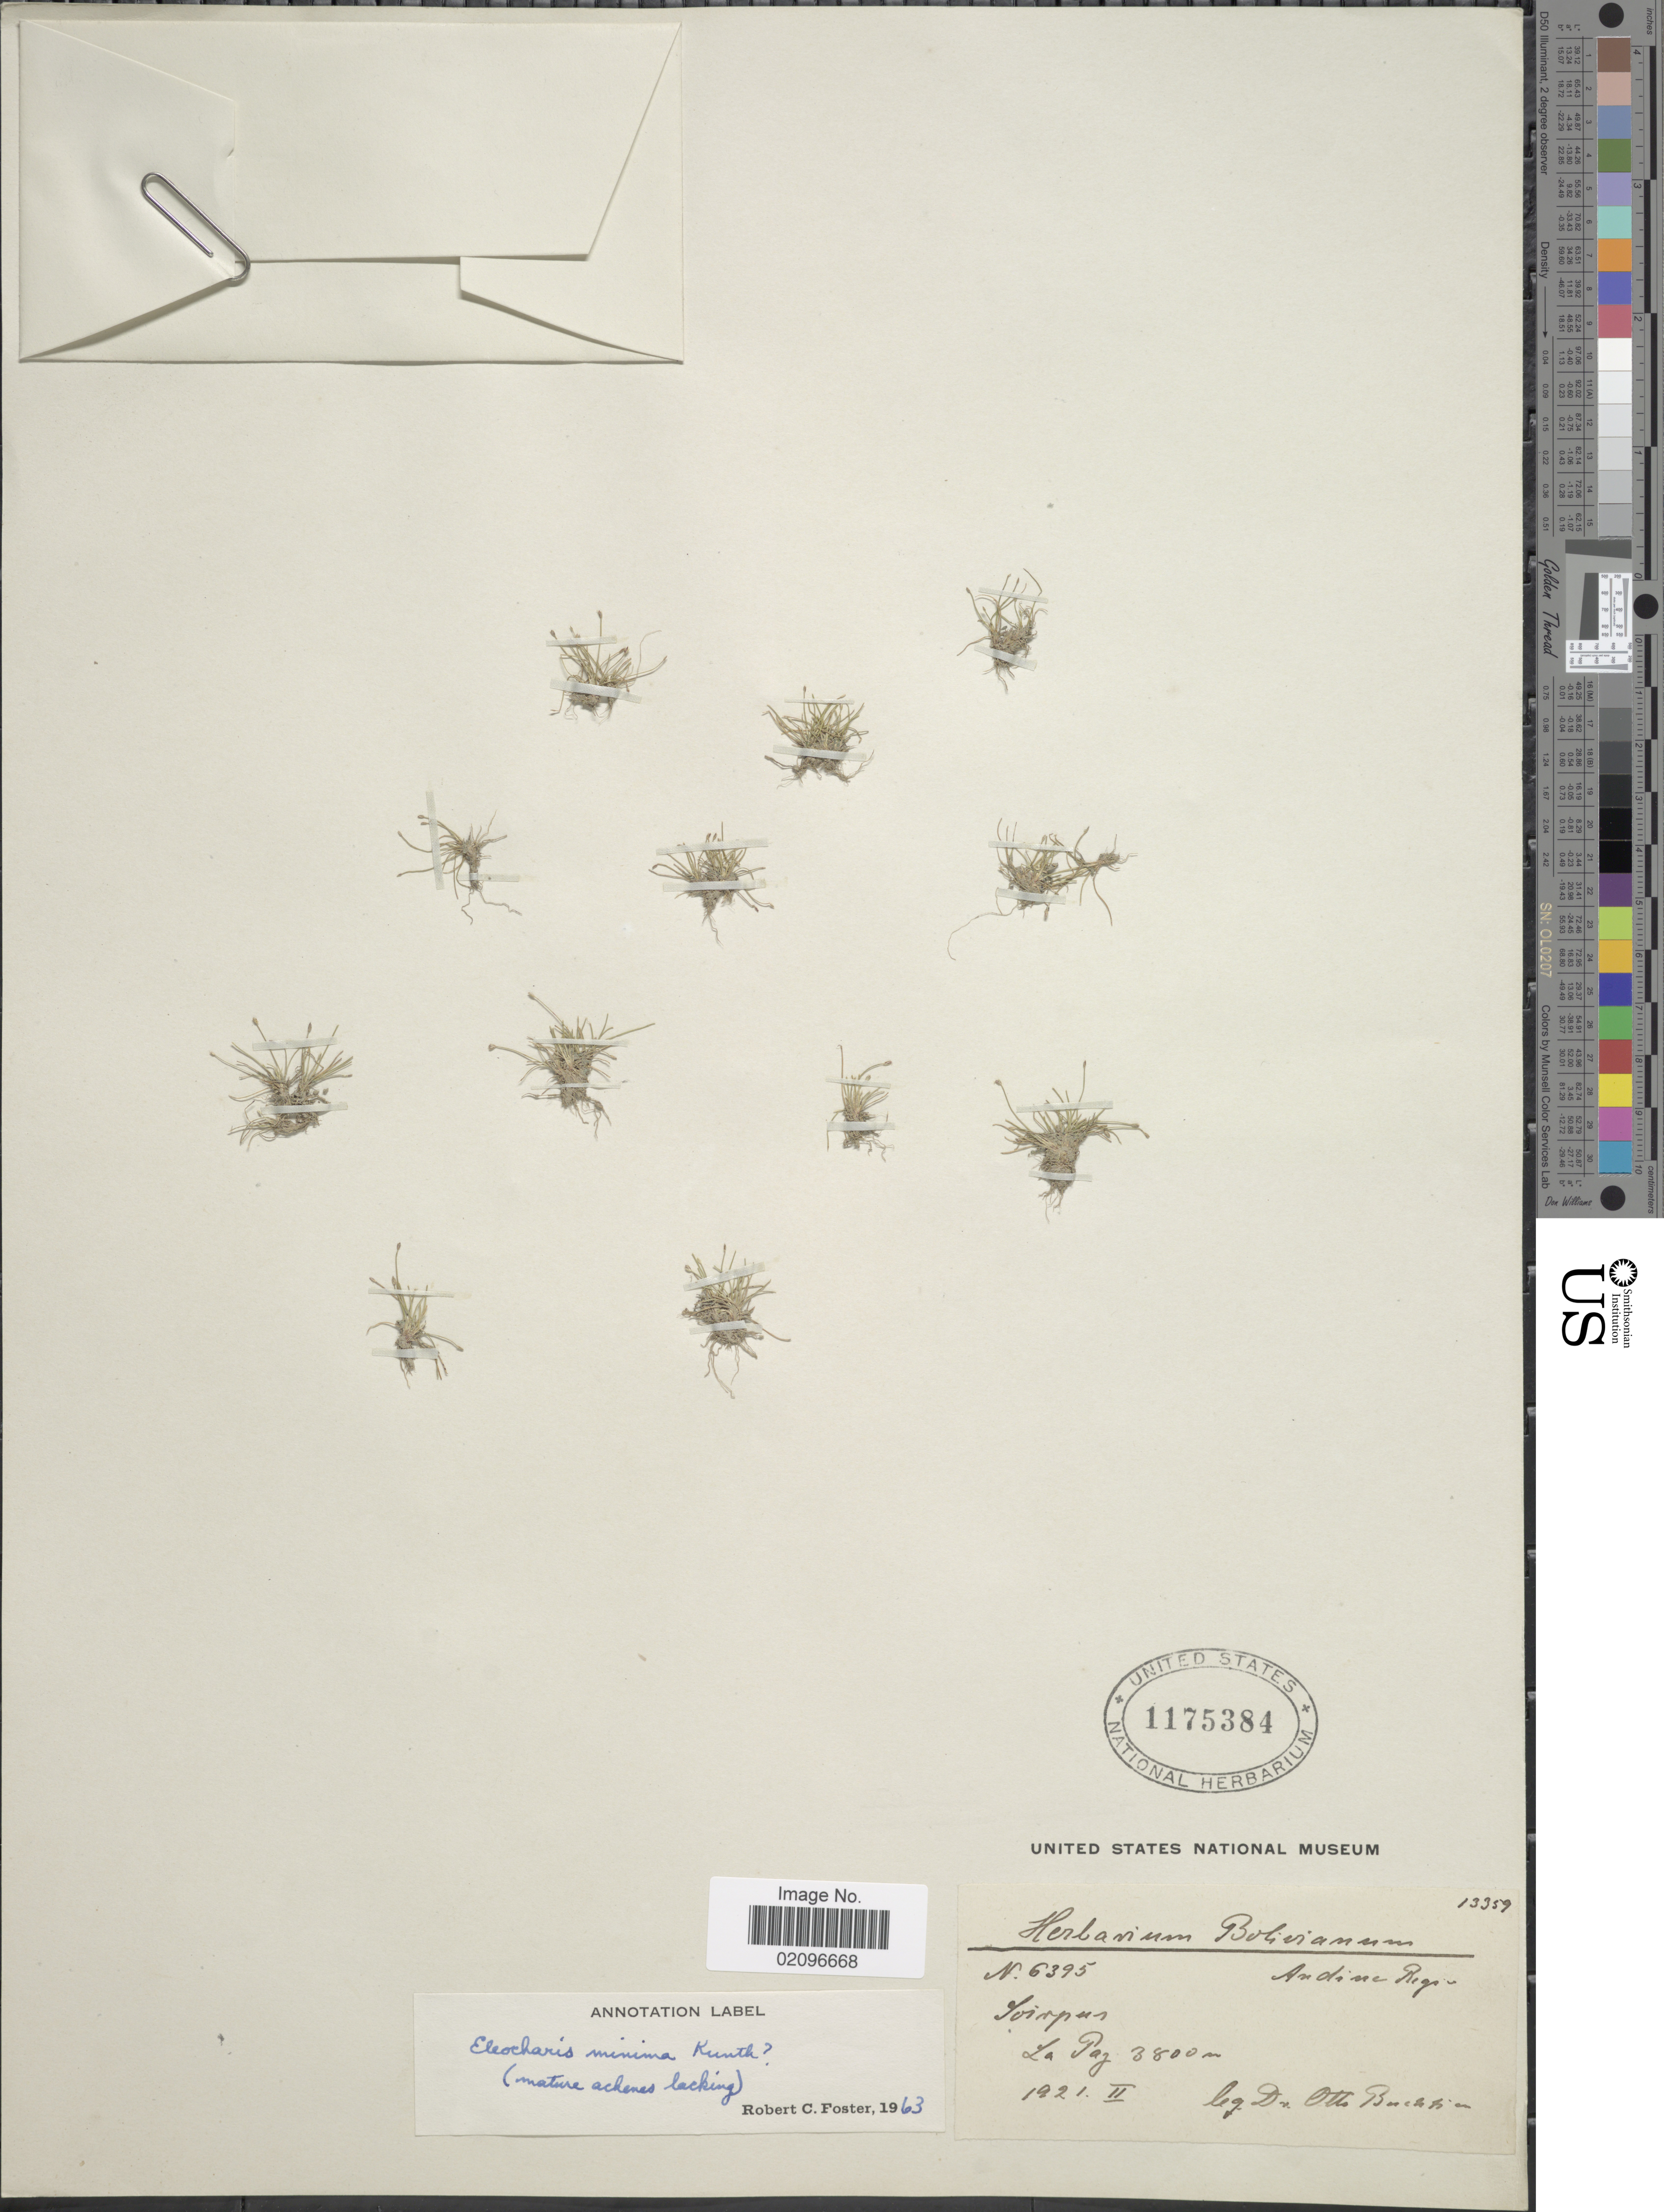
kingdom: Plantae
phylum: Tracheophyta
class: Liliopsida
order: Poales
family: Cyperaceae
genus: Eleocharis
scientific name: Eleocharis minima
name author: Kunth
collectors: O. Buchtien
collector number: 6395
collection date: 1921-02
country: Bolivia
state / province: La Paz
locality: La Paz. Andine region.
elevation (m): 3800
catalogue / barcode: US 1175384